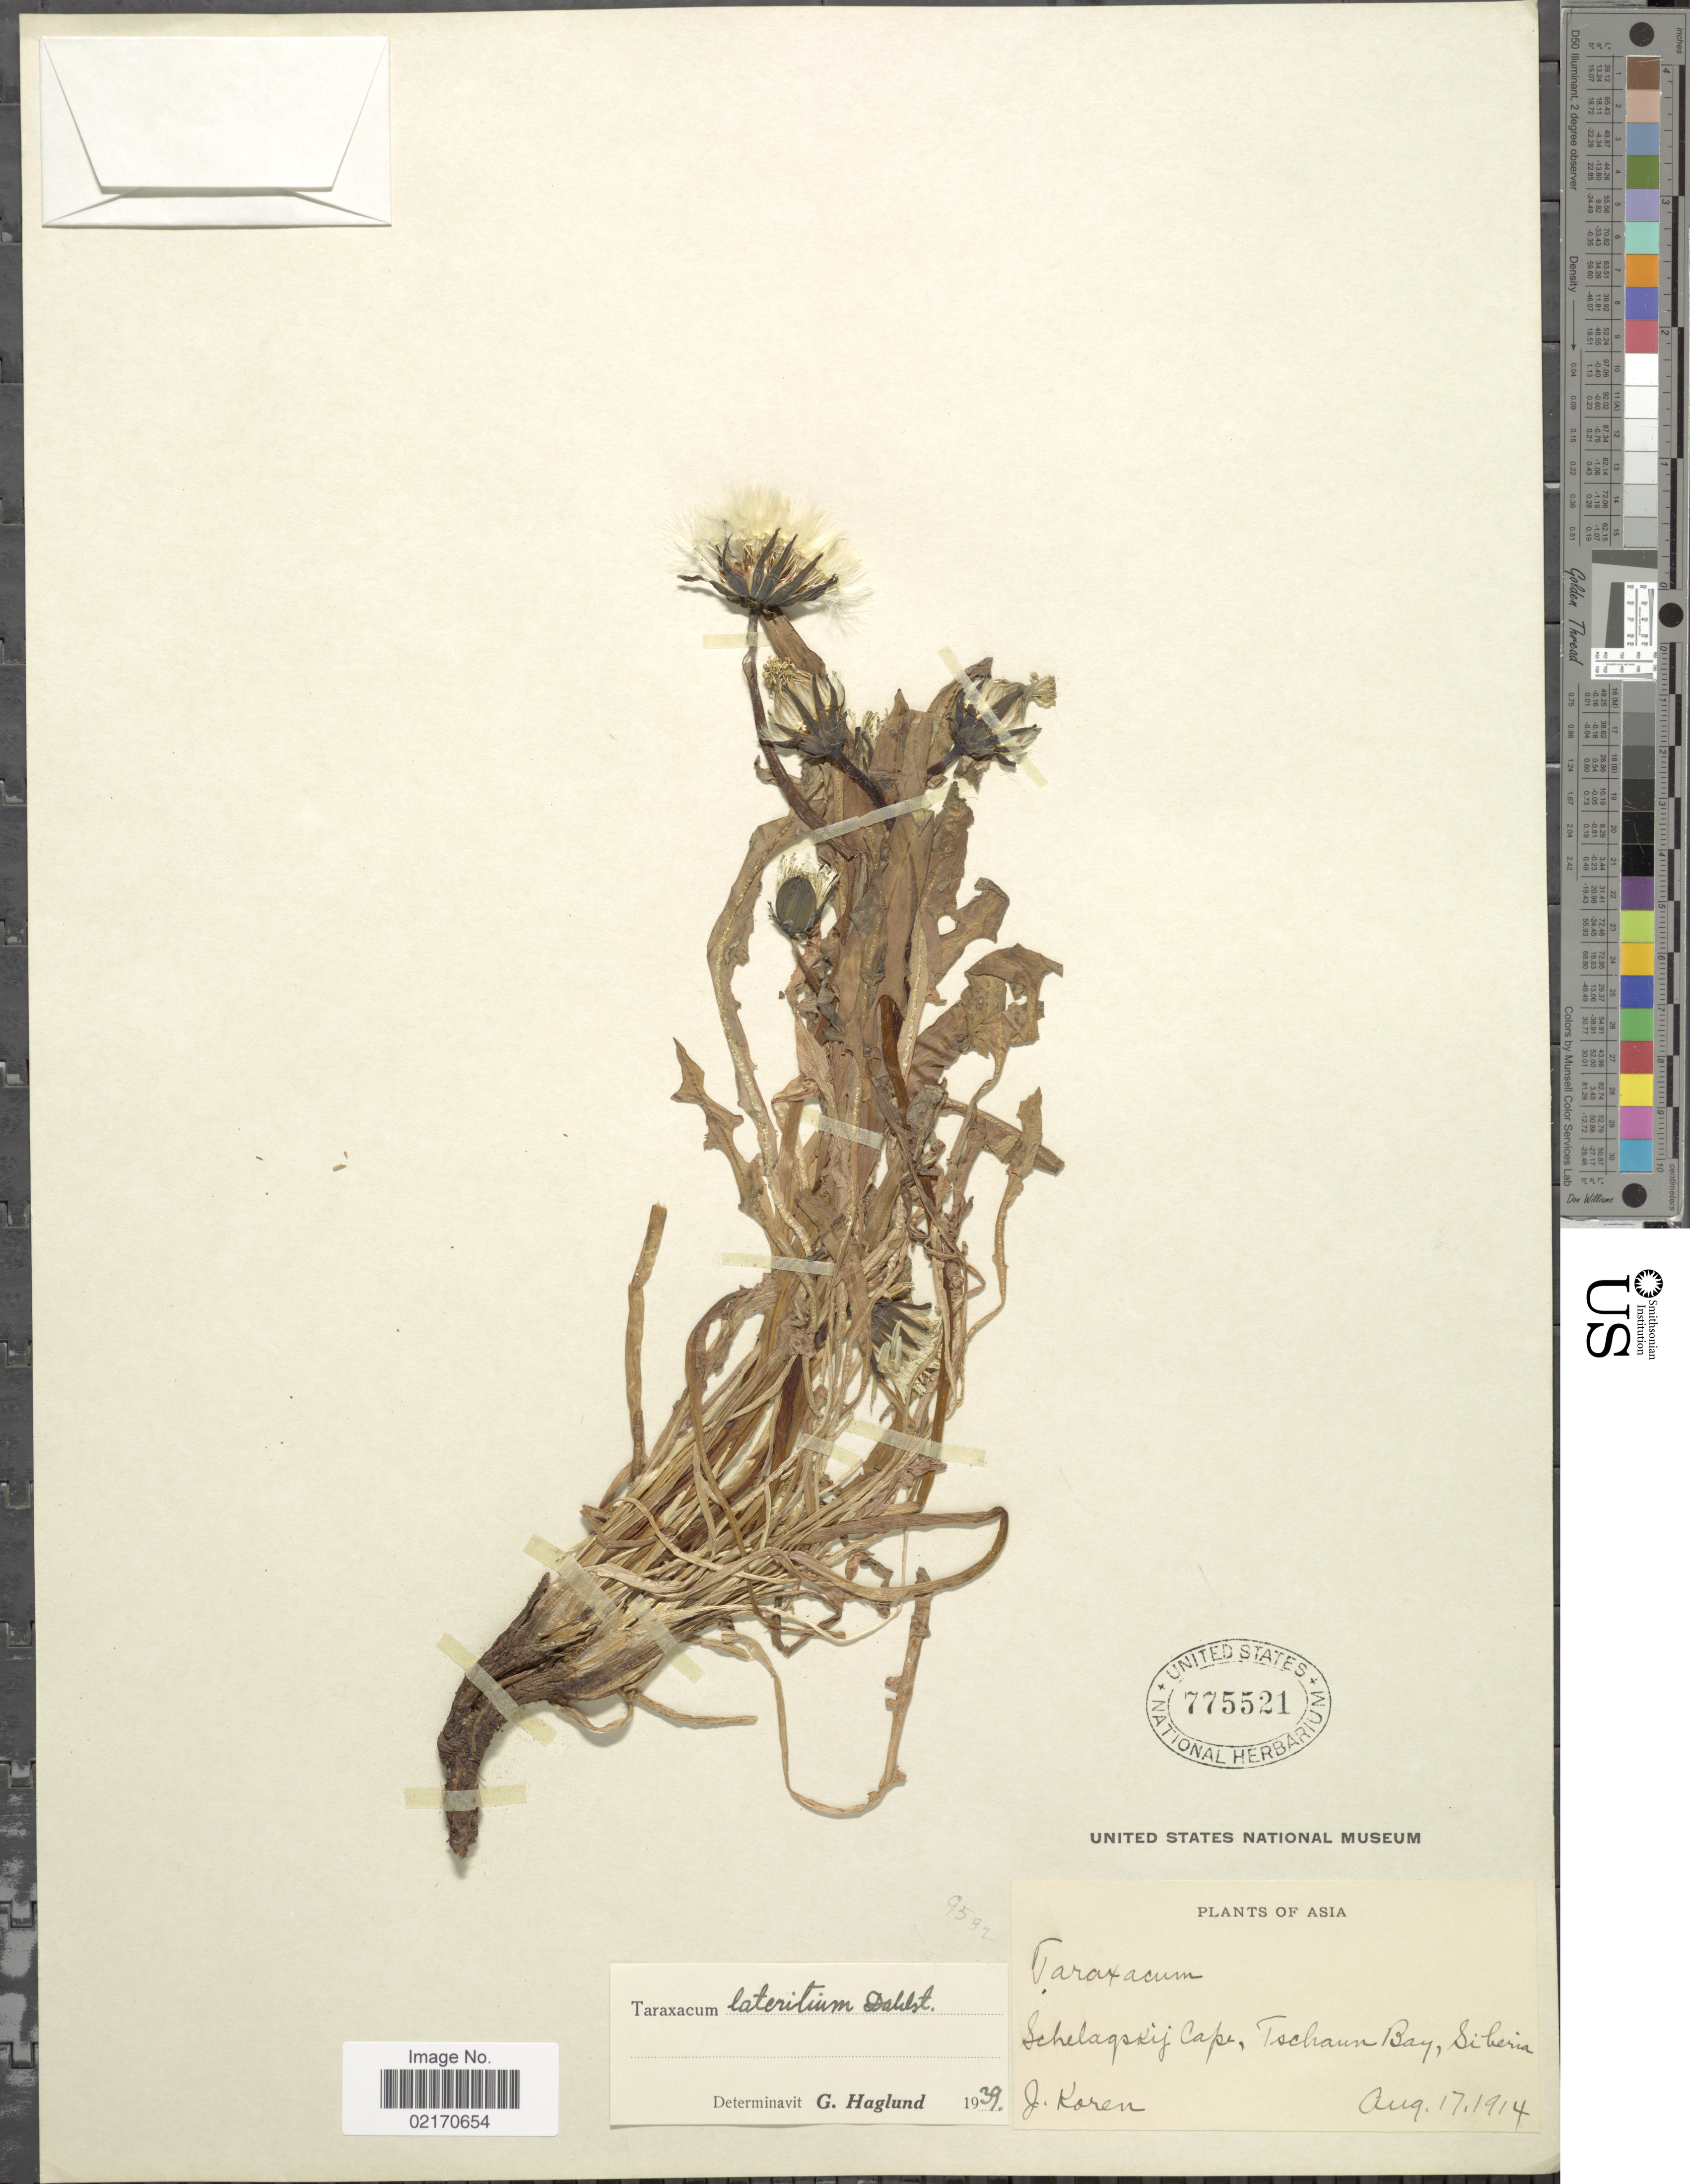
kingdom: Plantae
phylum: Tracheophyta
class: Magnoliopsida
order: Asterales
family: Asteraceae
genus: Taraxacum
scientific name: Taraxacum lateritium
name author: Dahlst.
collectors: J. Koren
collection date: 1914-08-17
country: Russian Federation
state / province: Chukotka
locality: Asia, Schelagskij Cape (Shelagskiy Mys), Tschuan (Chaunskaya Guba) Bay, Siberia.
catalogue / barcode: US 775521